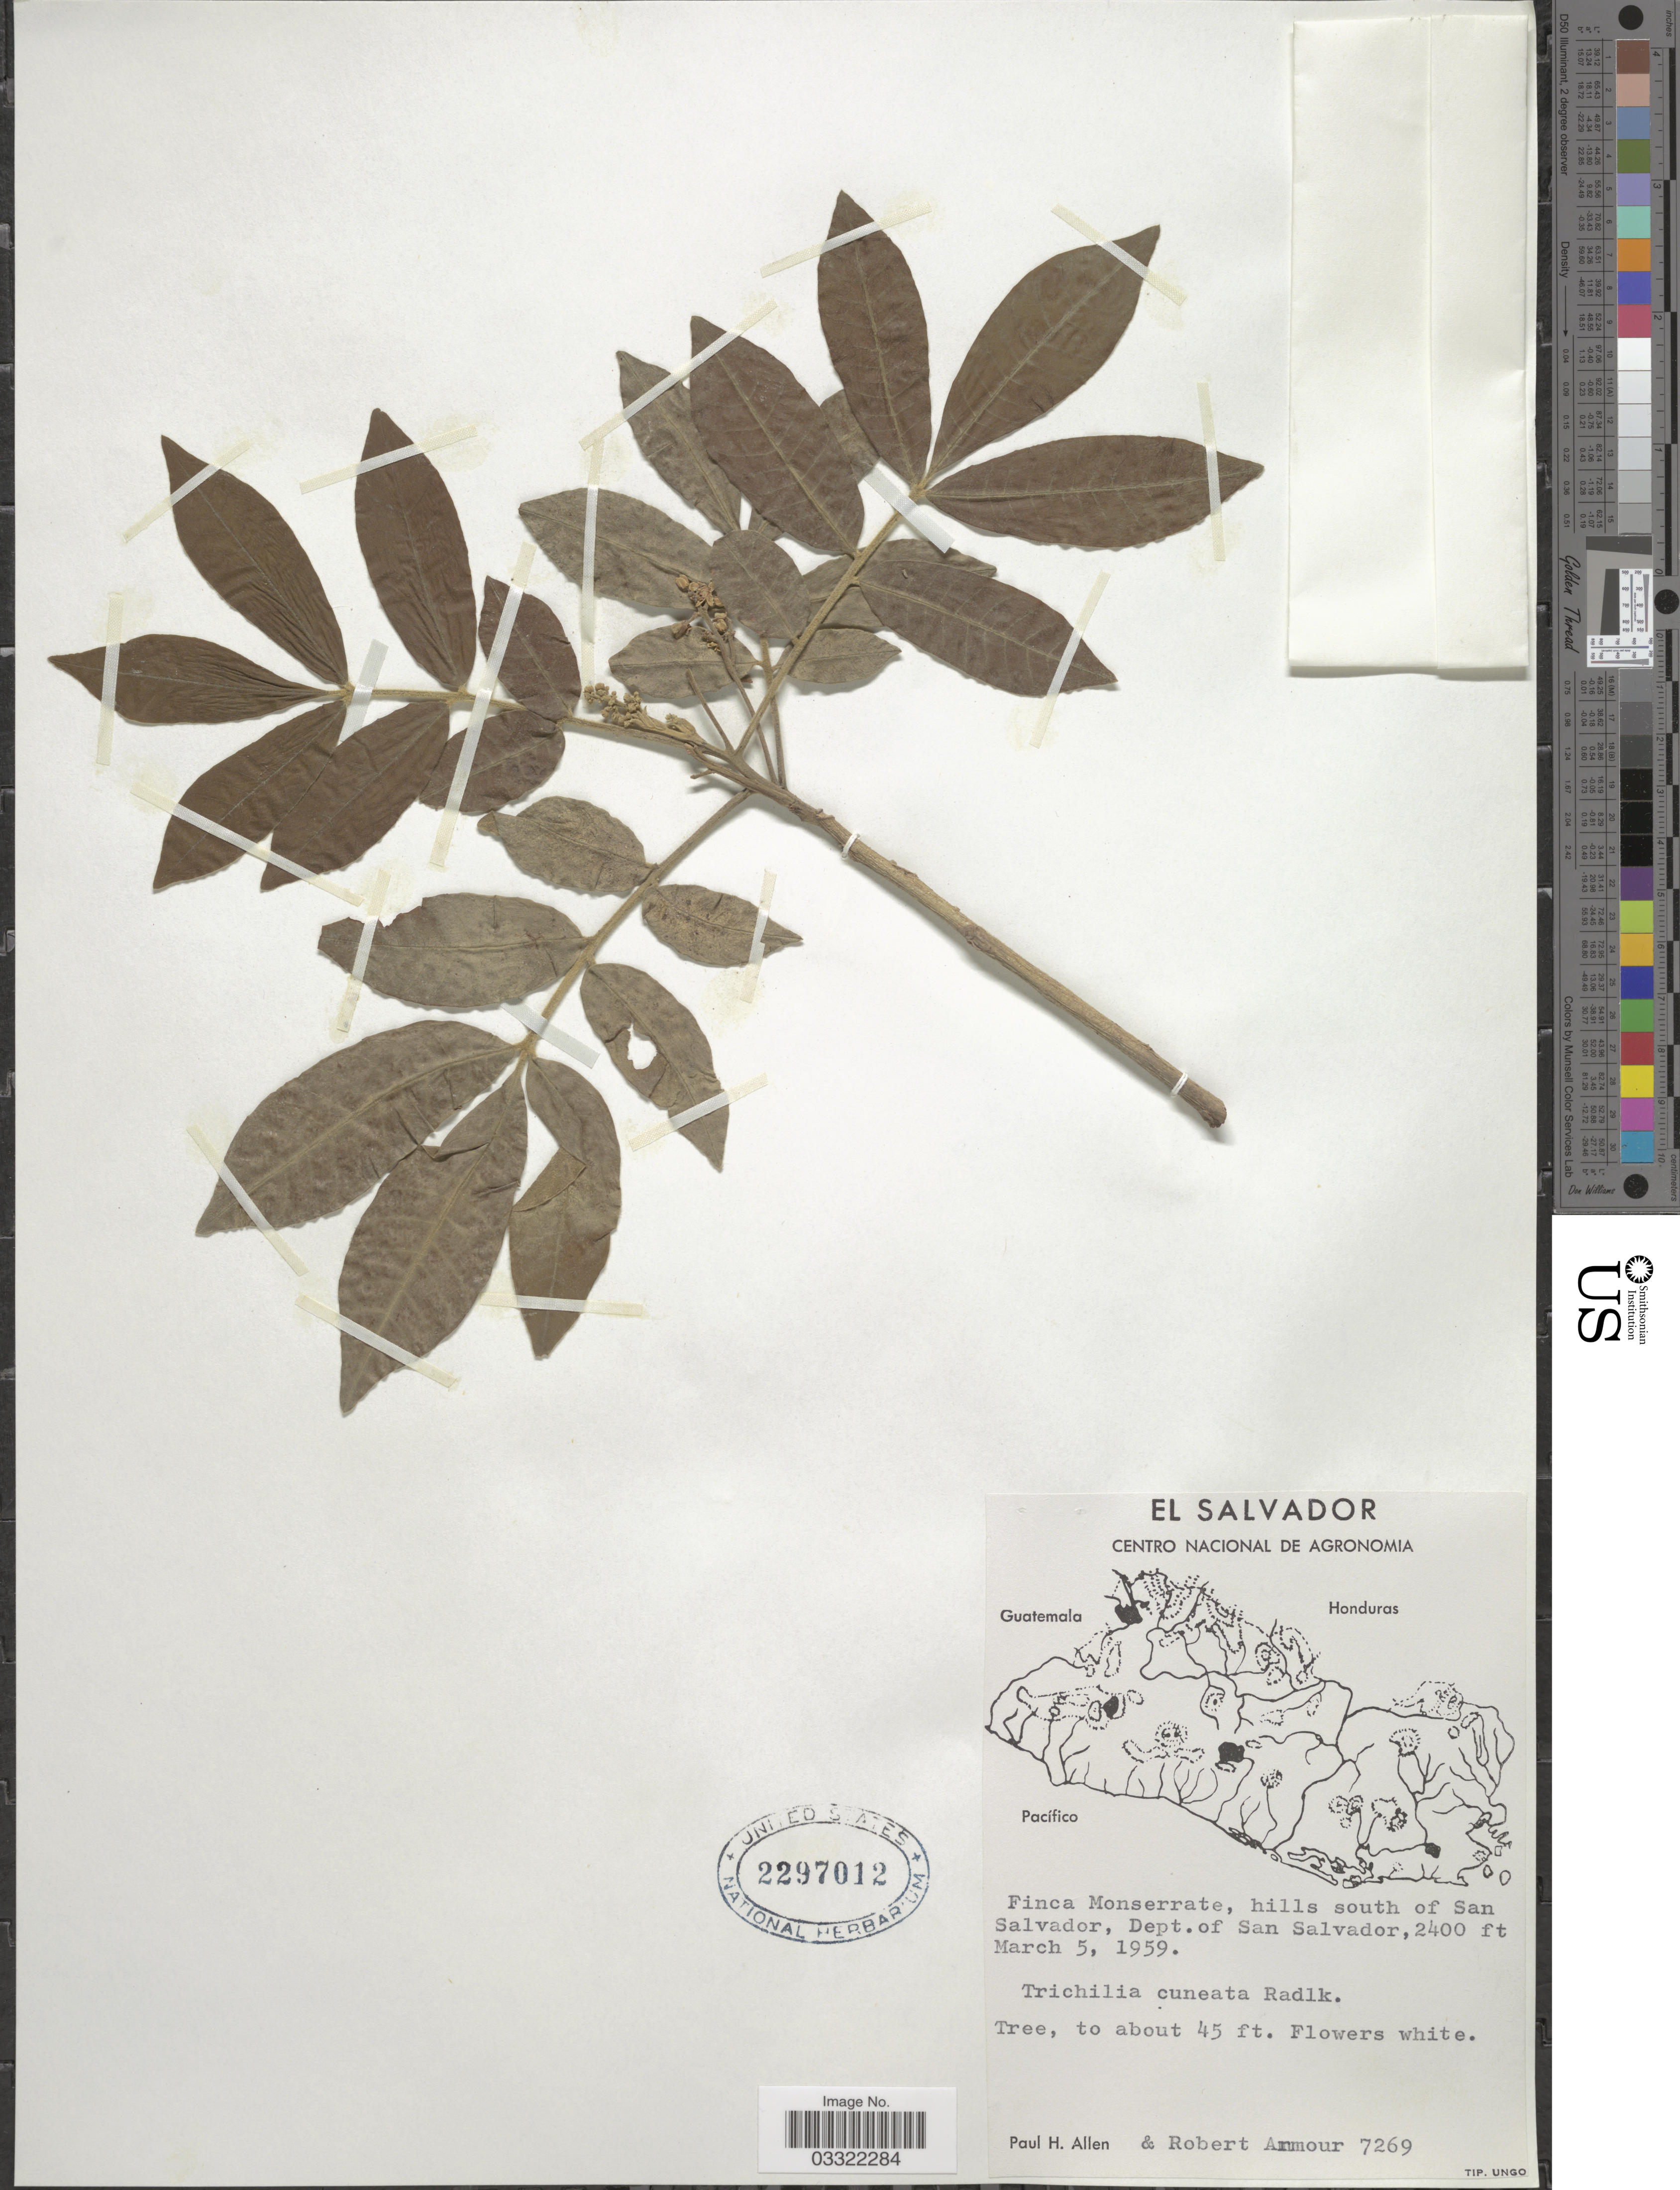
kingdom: Plantae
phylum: Tracheophyta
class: Magnoliopsida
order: Sapindales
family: Meliaceae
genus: Trichilia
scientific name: Trichilia cuneata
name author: Radlk.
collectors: P. H. Allen & R. Armour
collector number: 7269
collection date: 1959-03-05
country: El Salvador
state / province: San Salvador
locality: Finca Monserrate, hills aouth of San Salvador, Dept. of San Salvador.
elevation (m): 732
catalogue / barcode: US 2297012